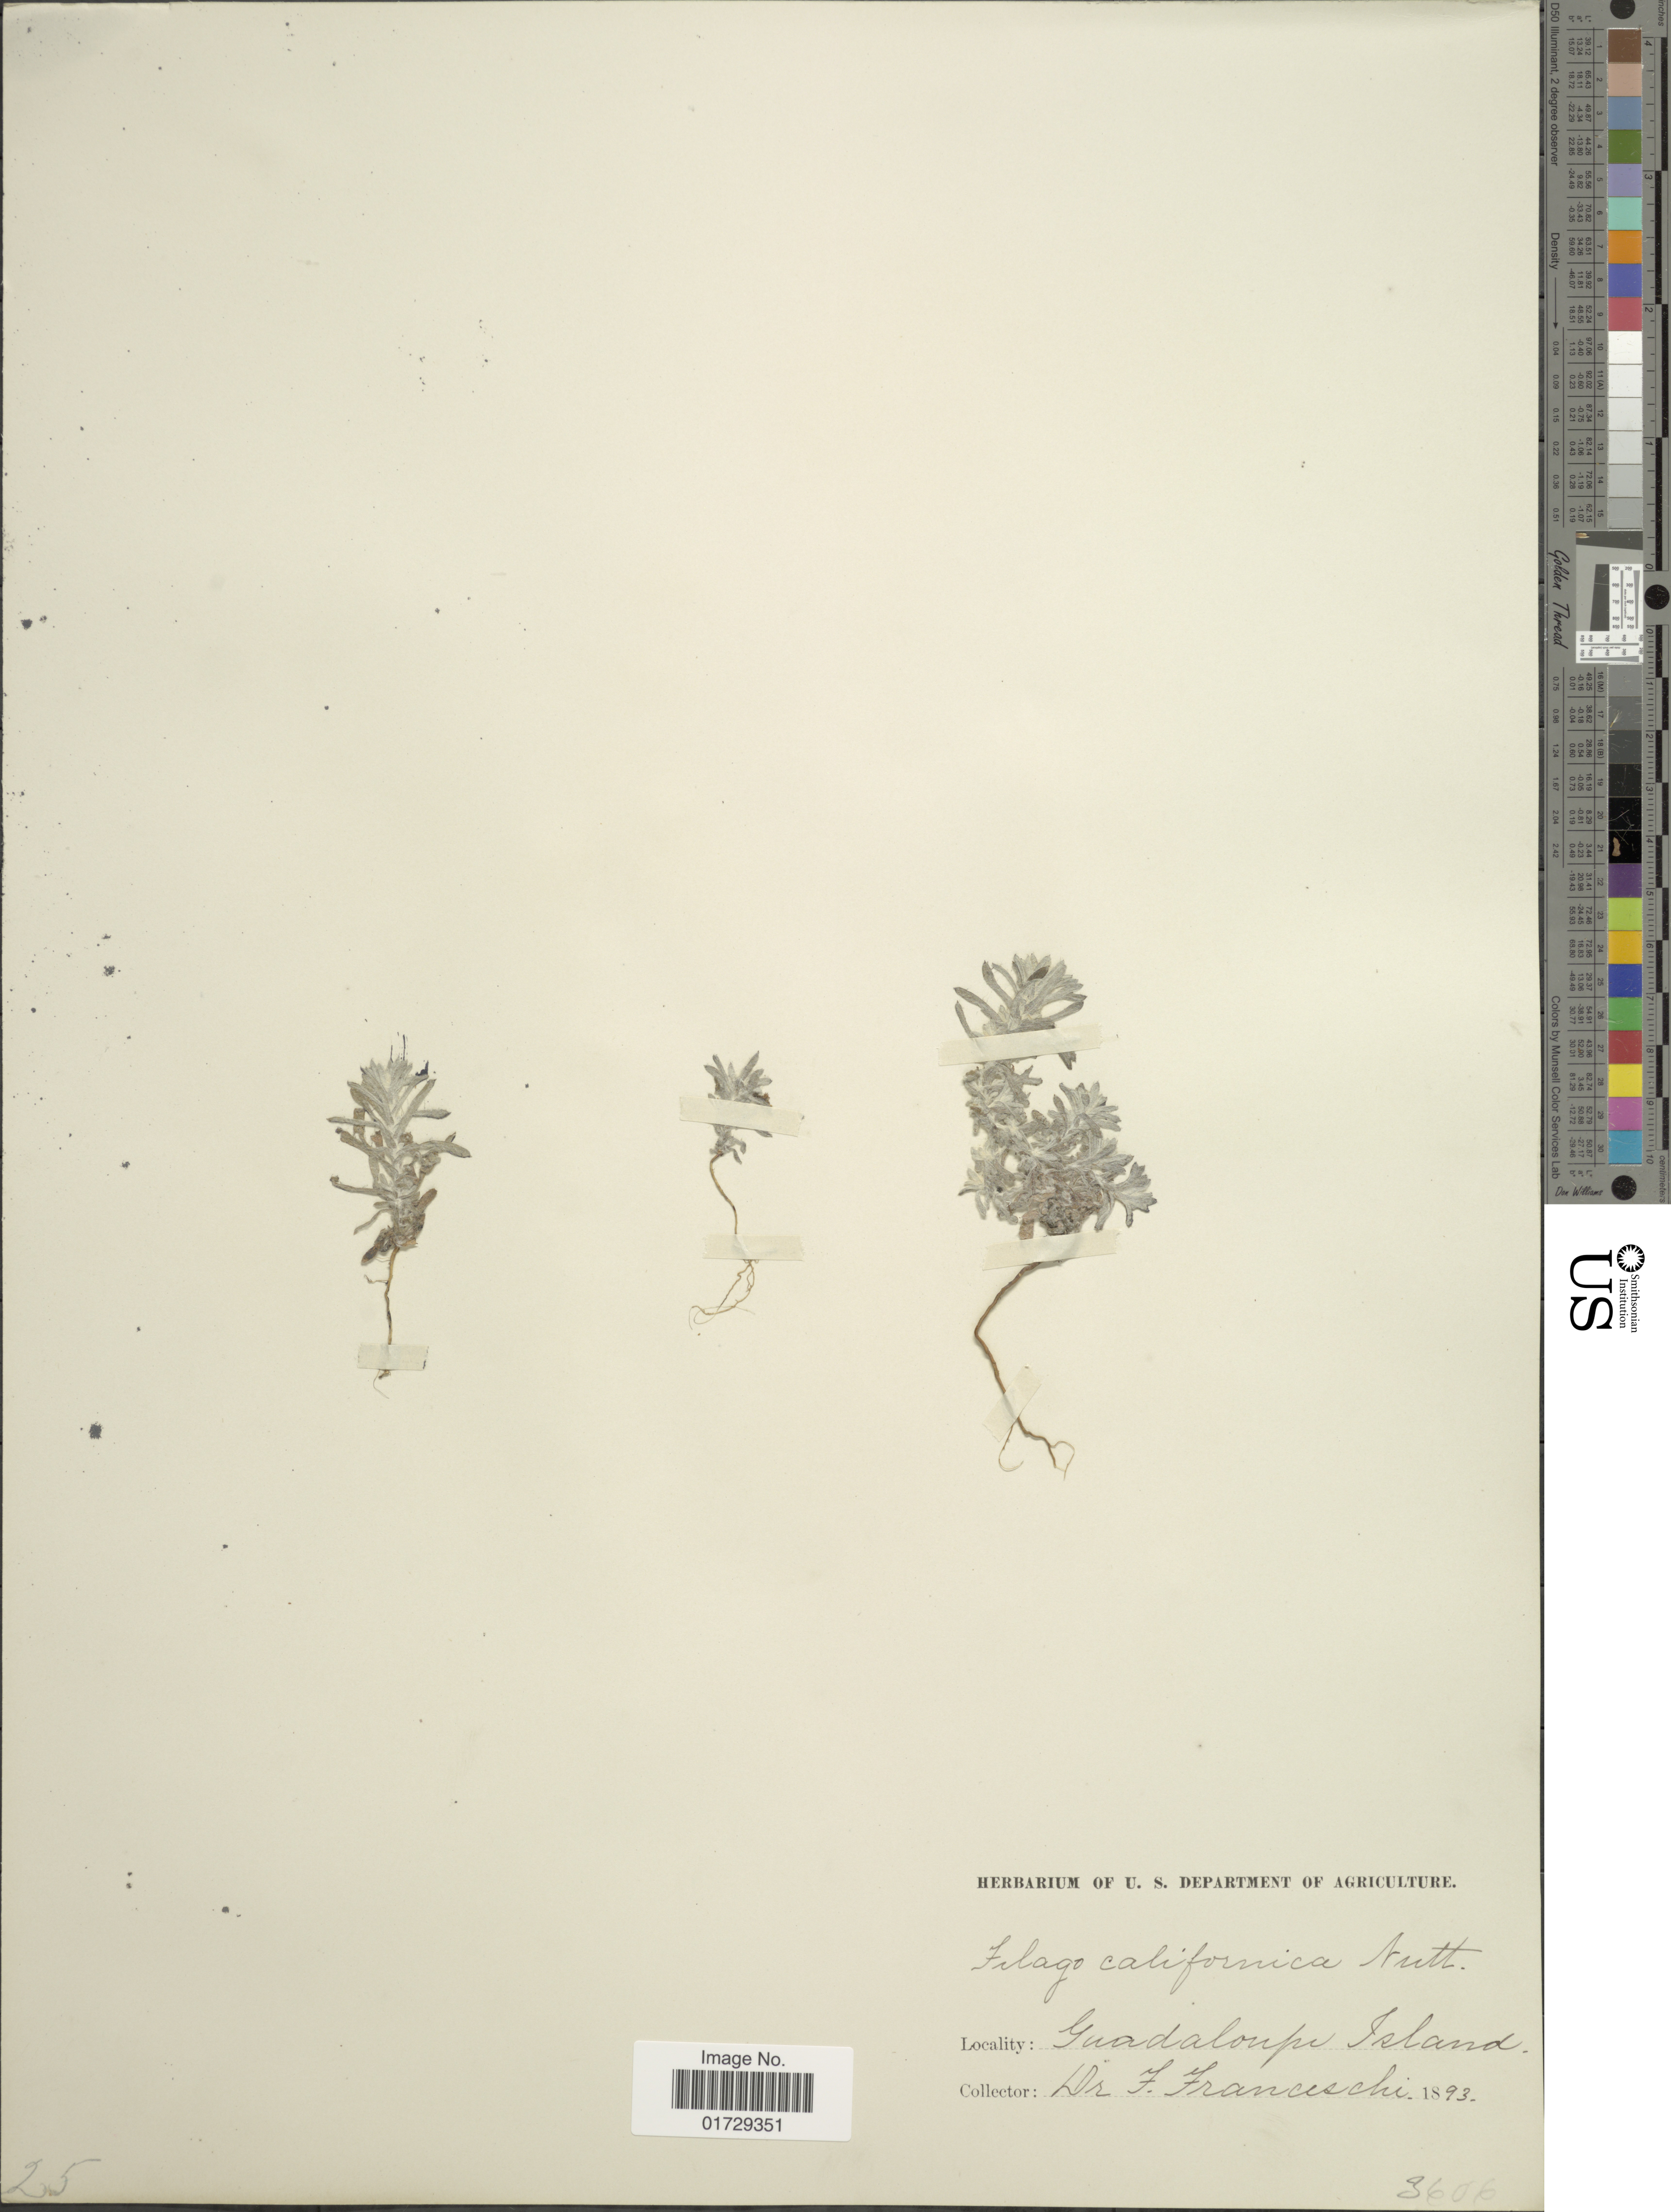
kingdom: Plantae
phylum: Tracheophyta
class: Magnoliopsida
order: Asterales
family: Asteraceae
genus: Filago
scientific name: Filago californica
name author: Nutt.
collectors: F. Franceschi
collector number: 3606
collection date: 1893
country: Mexico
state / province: Baja California Norte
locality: Guadaloupe Island